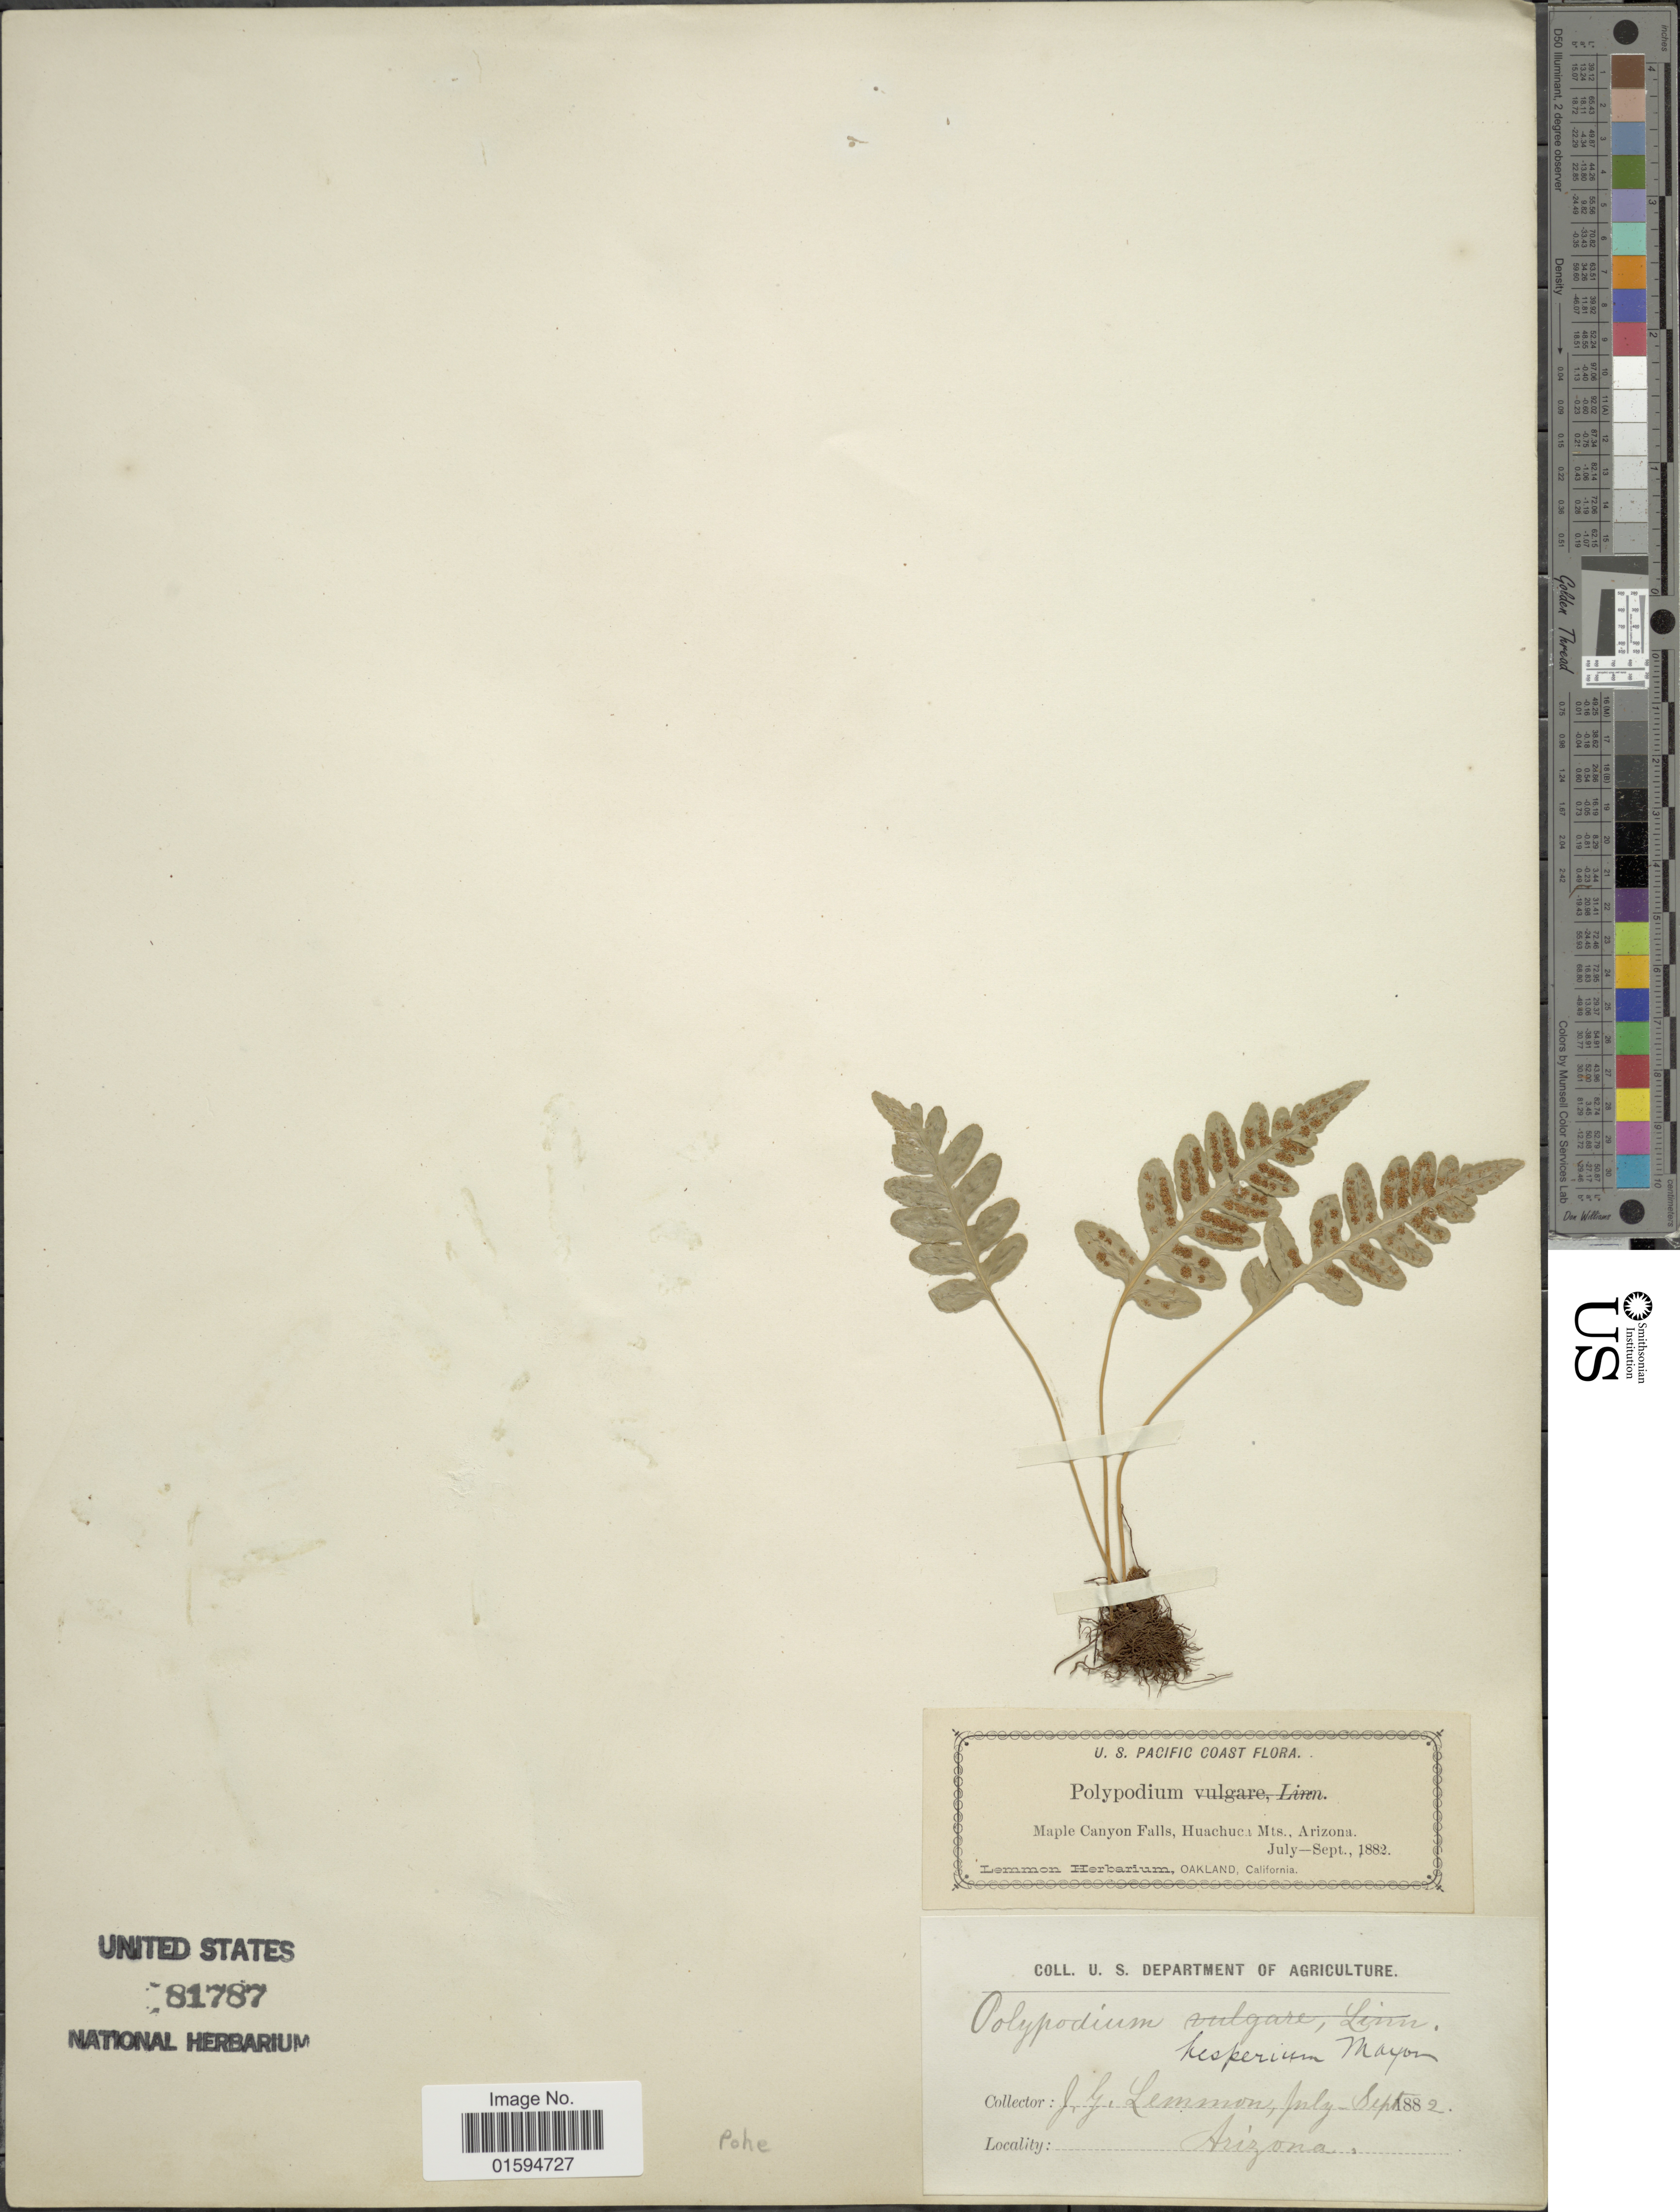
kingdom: Plantae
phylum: Tracheophyta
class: Polypodiopsida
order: Polypodiales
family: Polypodiaceae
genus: Polypodium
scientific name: Polypodium hesperium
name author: Maxon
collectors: J. Lemmon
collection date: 1882-07/1882-09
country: United States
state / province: Arizona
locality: U.S. Pacific Coast, Maple Canyon Falls, Huachuca Mts.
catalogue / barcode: US 81787